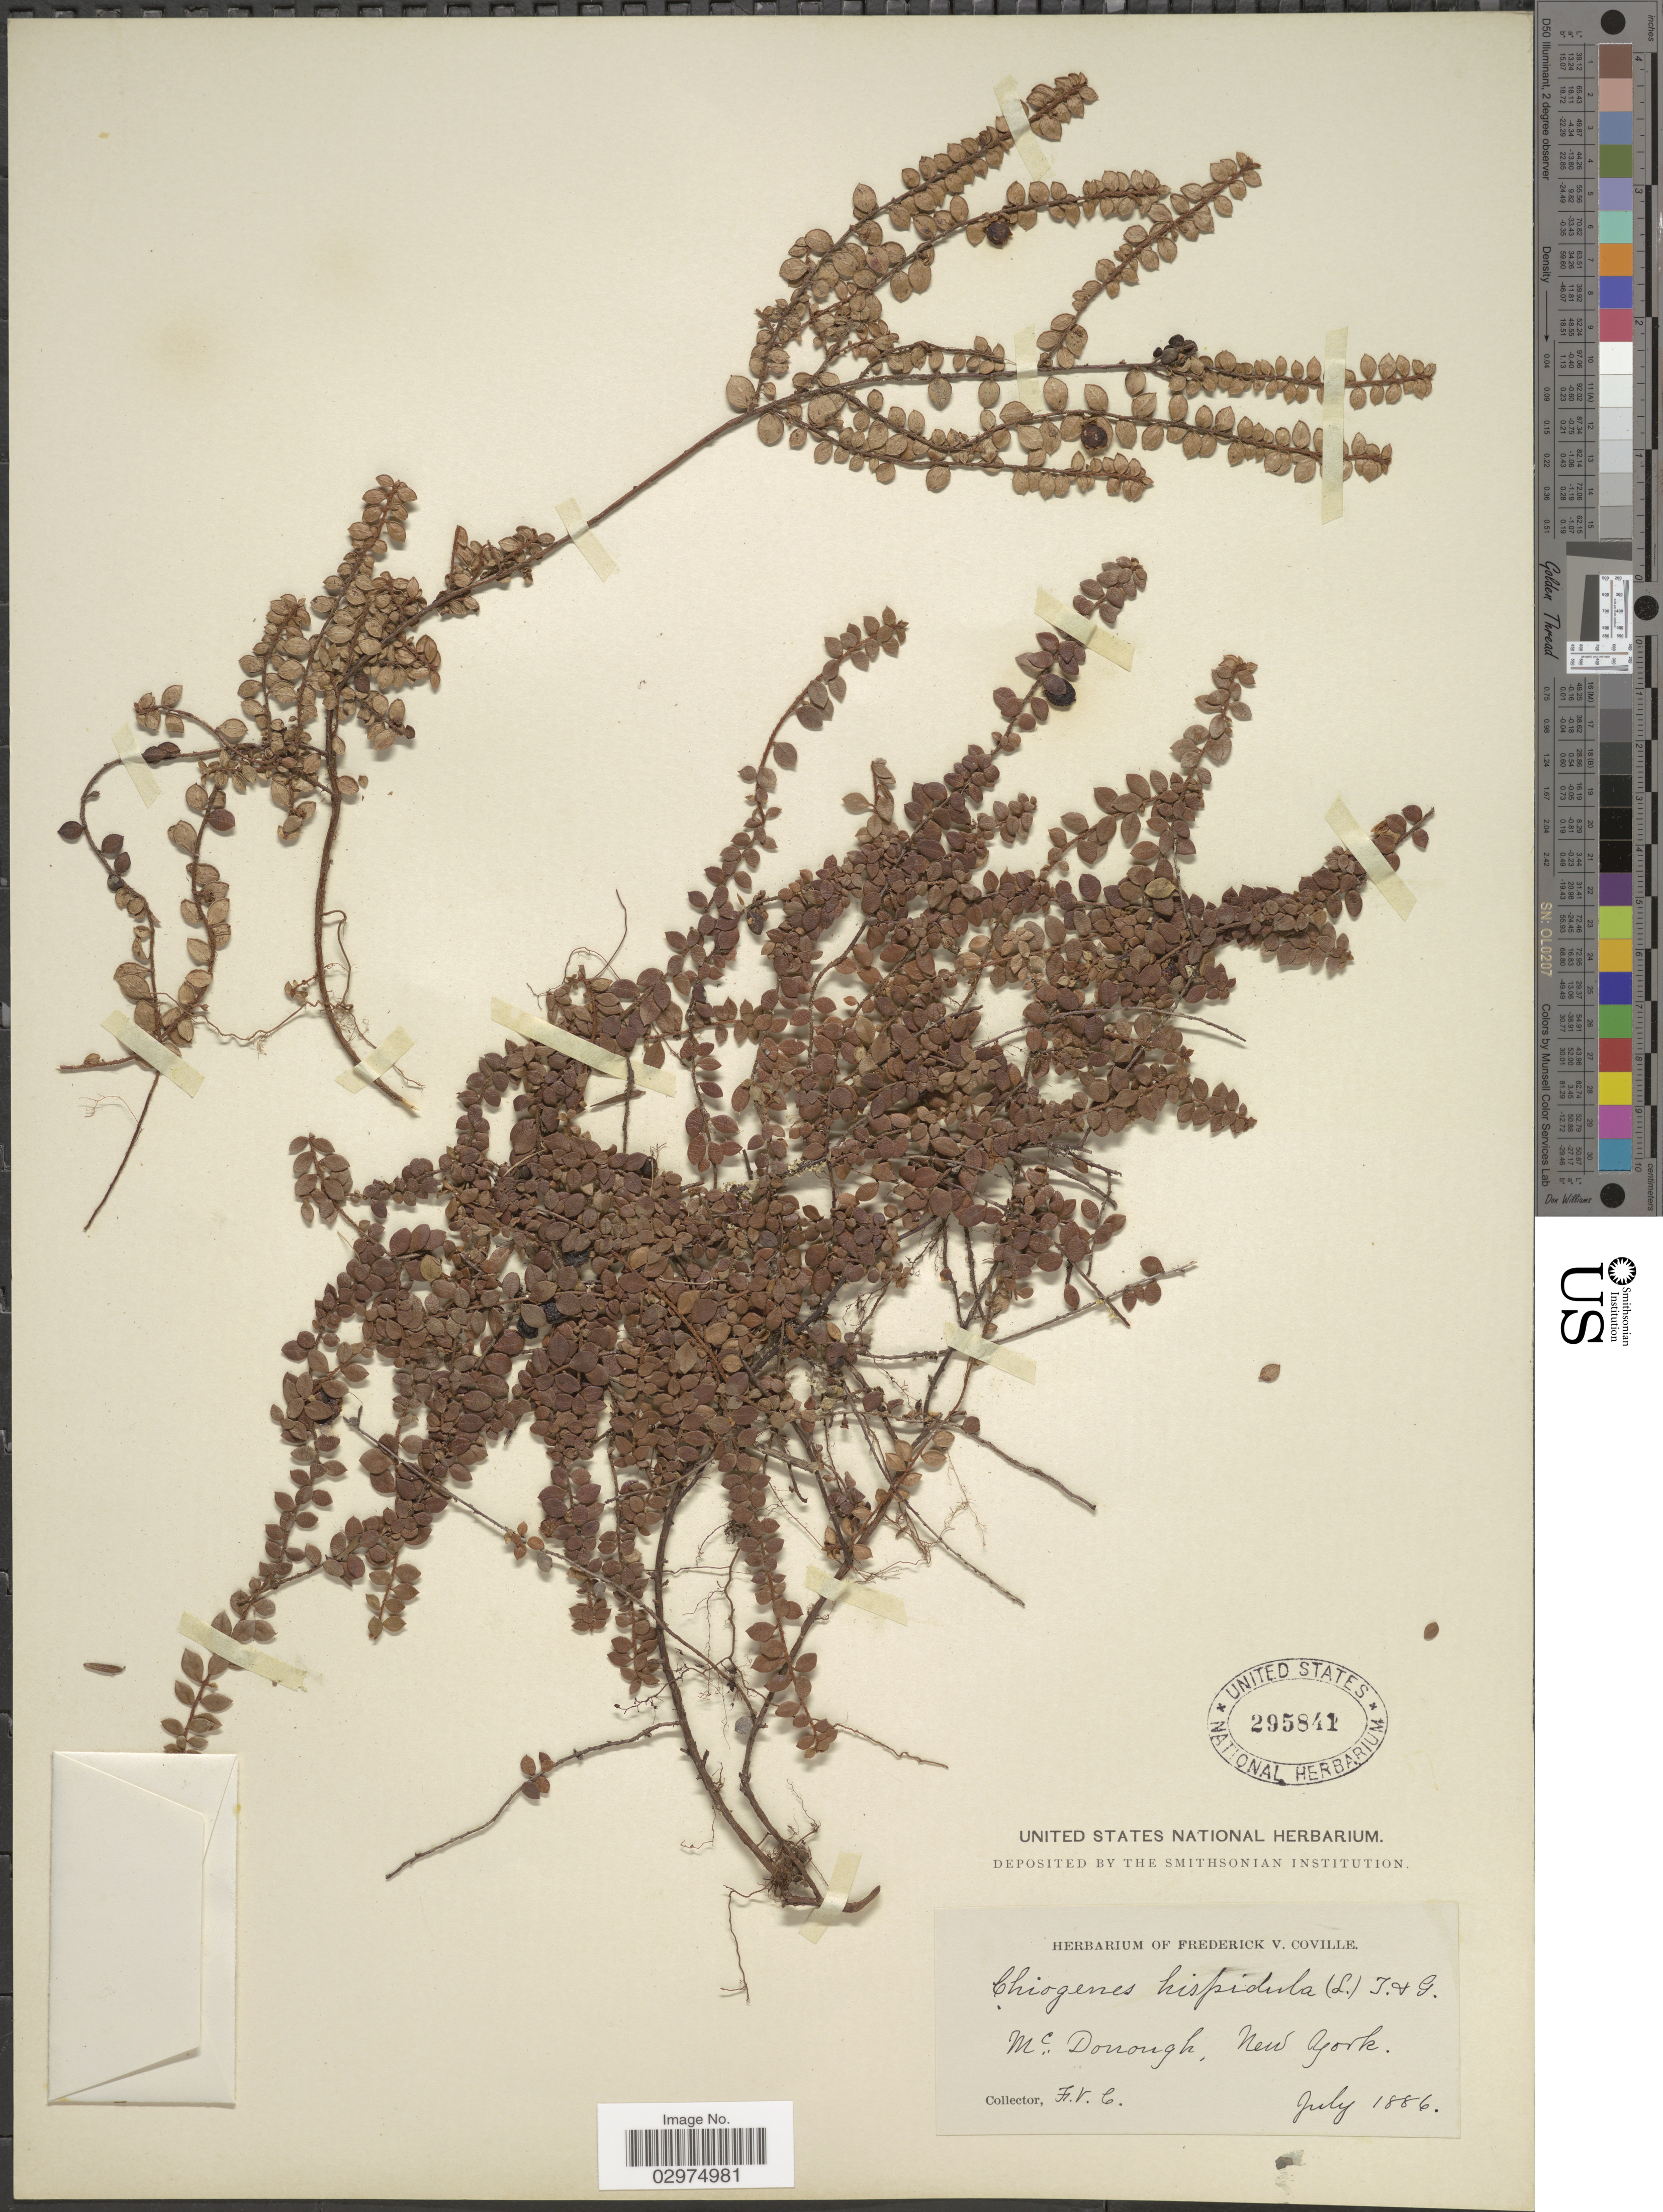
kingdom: Plantae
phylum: Tracheophyta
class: Magnoliopsida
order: Ericales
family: Ericaceae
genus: Gaultheria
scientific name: Gaultheria hispidula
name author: (L.) Muhl. ex Bigelow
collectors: F. V. Coville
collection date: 1886-07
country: United States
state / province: New York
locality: McDonough.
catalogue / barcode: US 295841